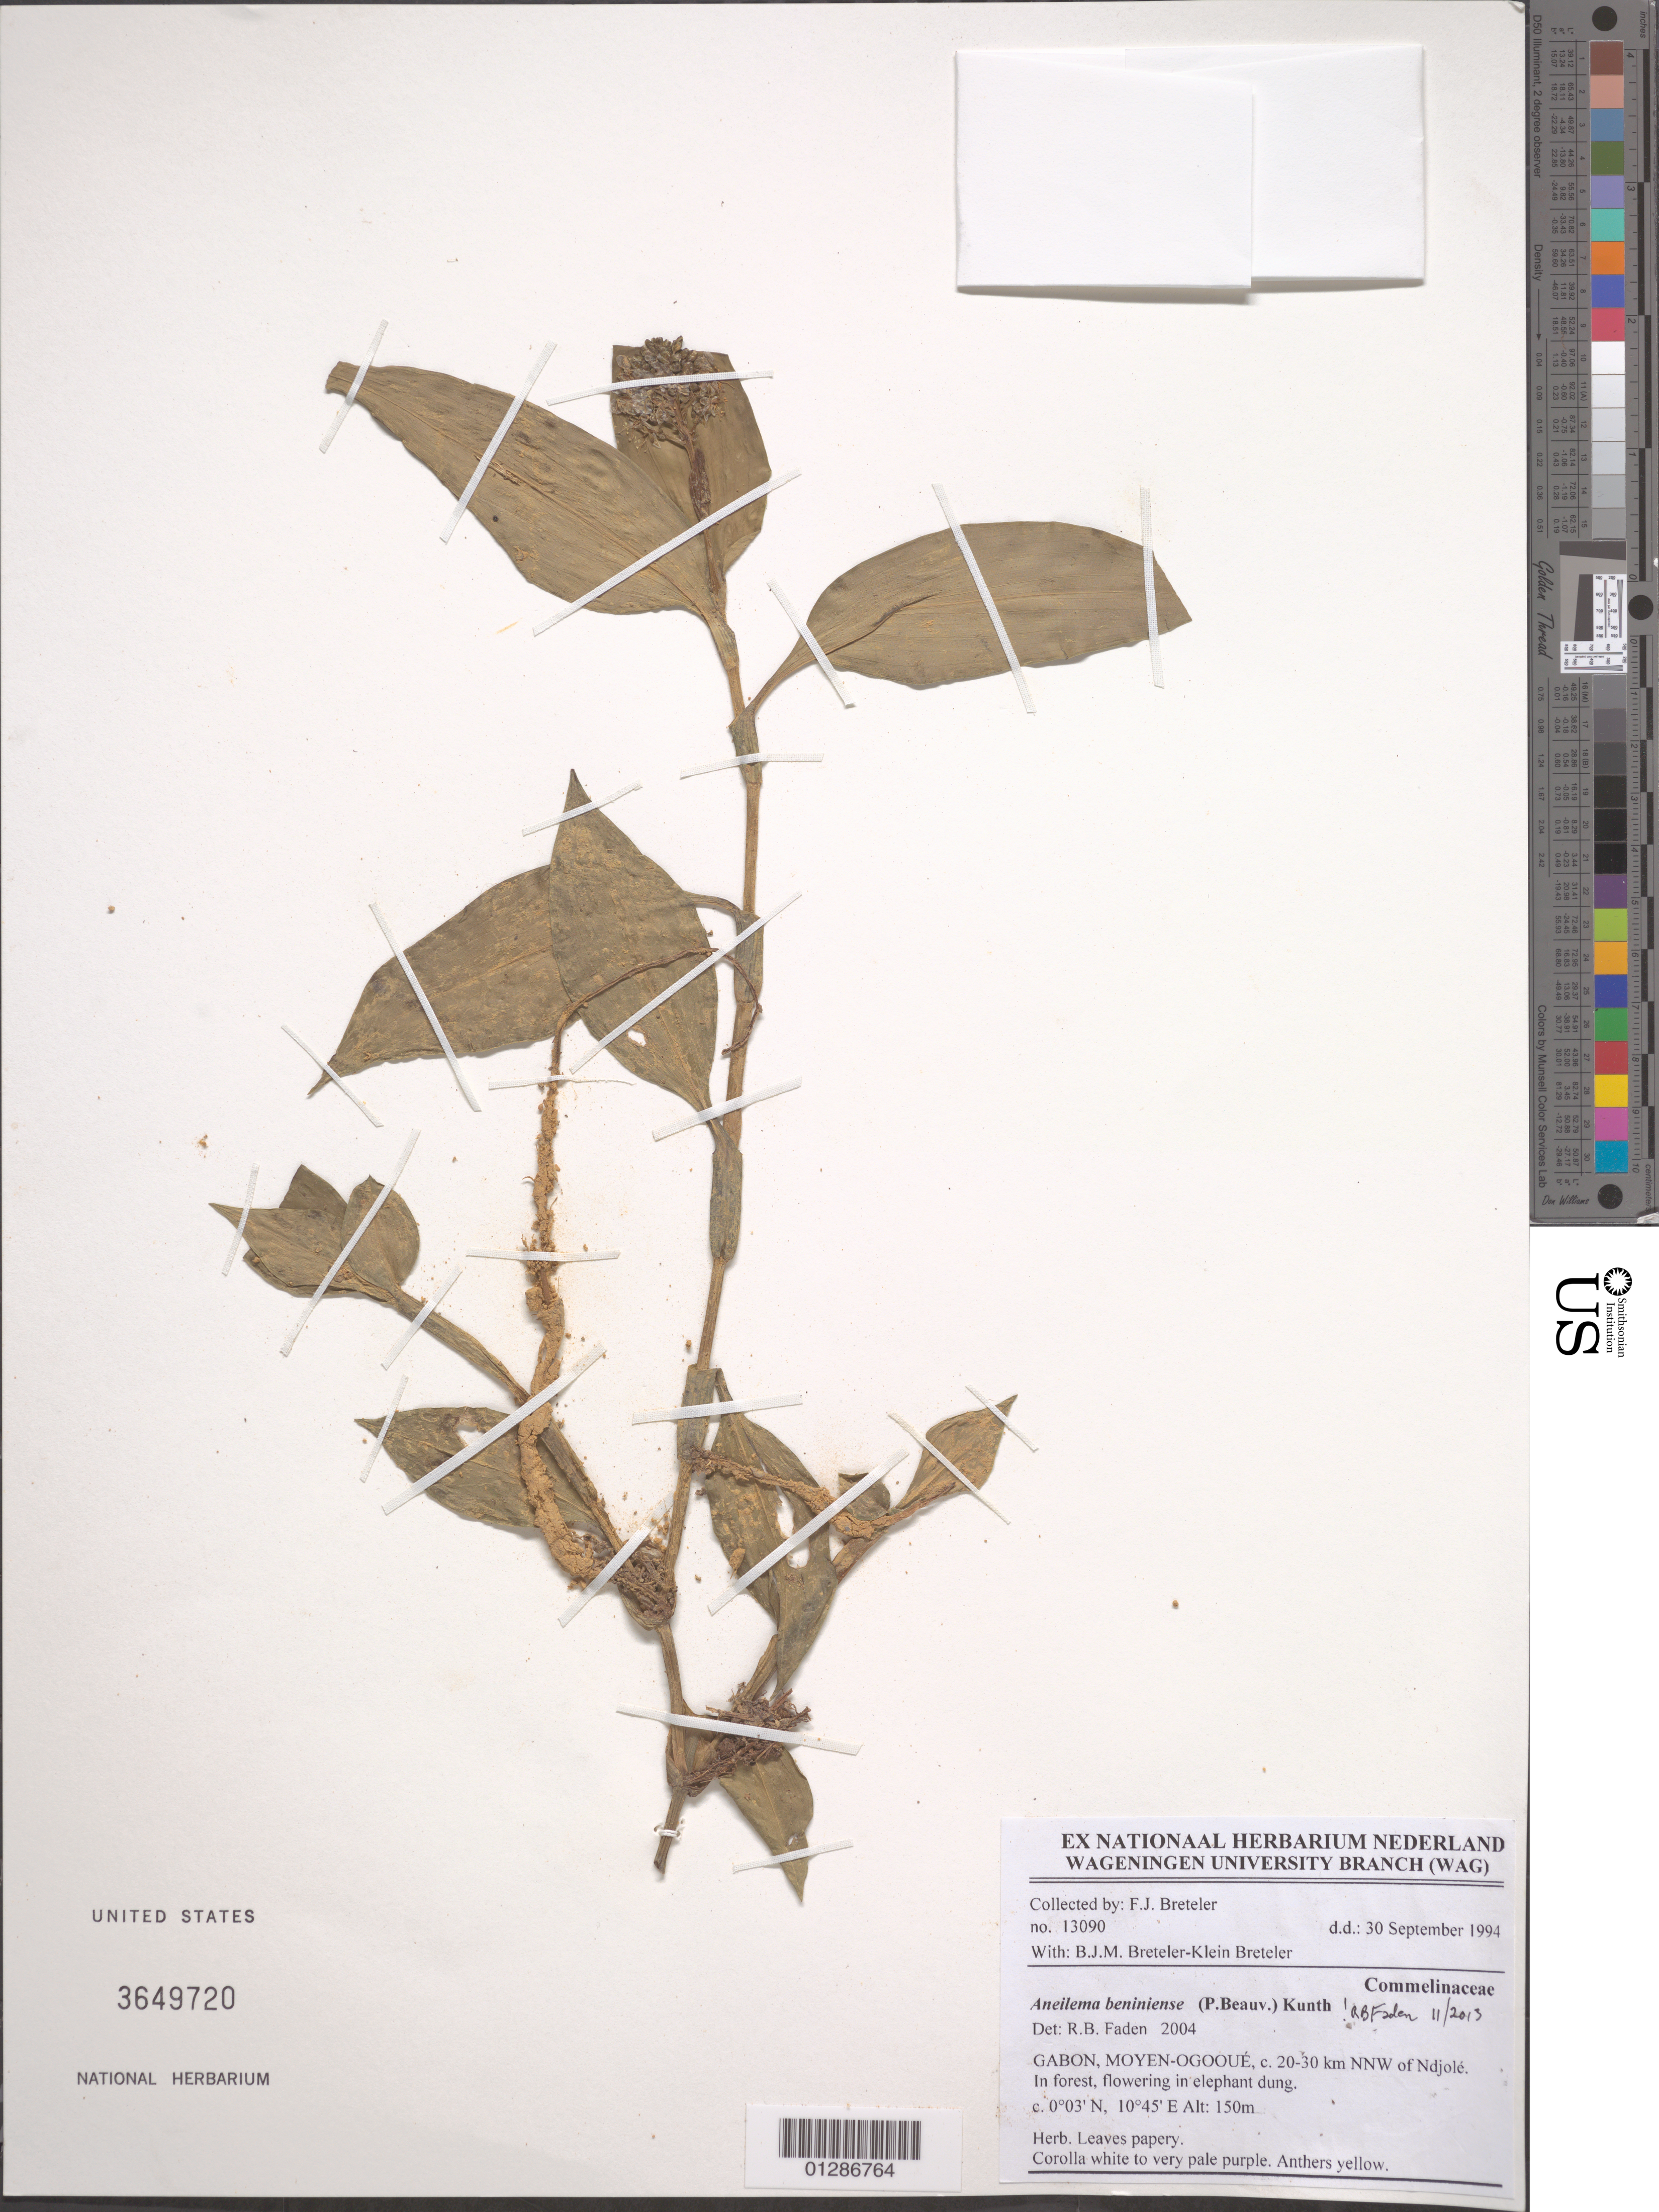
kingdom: Plantae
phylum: Tracheophyta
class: Liliopsida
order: Commelinales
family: Commelinaceae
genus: Aneilema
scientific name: Aneilema beniniense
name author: (P. Beauv.) Kunth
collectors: F. J. Breteler & B. J. M. Breteler-Klein Breteler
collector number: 13090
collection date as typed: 30 Sep 1994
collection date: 1994-09-30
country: Gabon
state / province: Moyen-Ogooué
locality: C. 20-30 km NNW of Ndjole.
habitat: Herb.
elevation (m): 150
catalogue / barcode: US 3649720